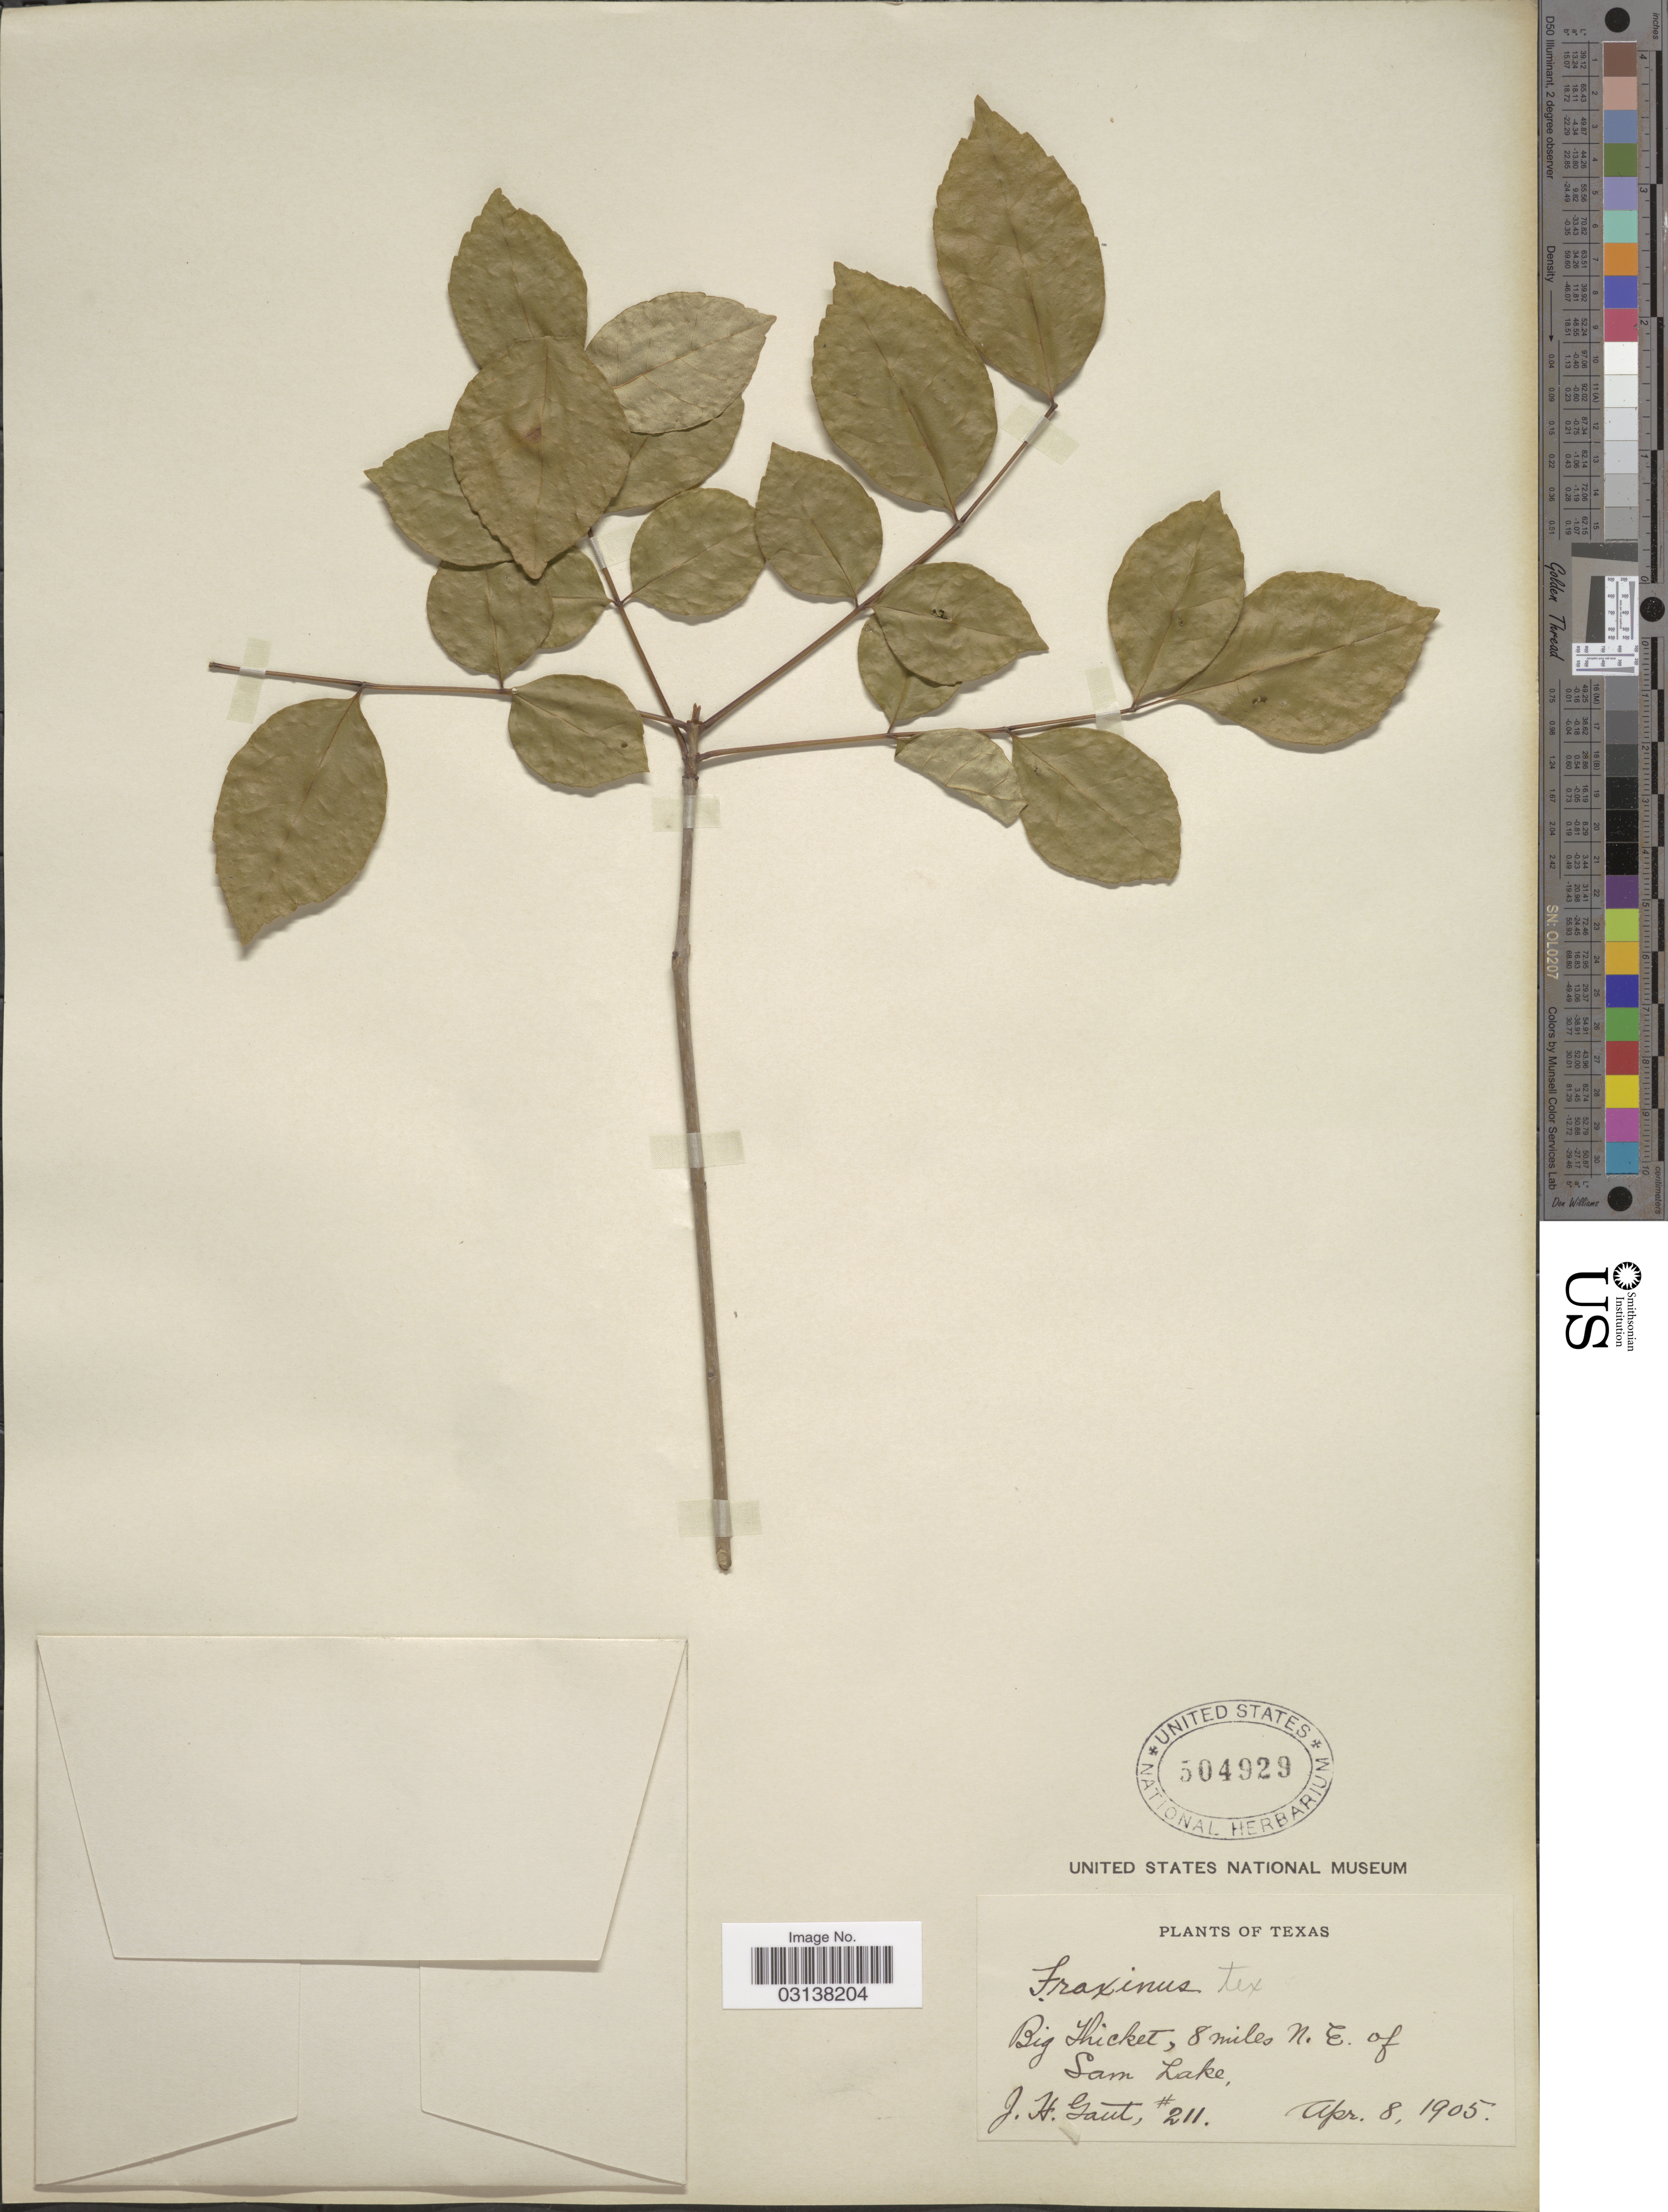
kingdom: Plantae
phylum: Tracheophyta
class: Magnoliopsida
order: Lamiales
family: Oleaceae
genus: Fraxinus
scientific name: Fraxinus albicans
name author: Buckley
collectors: J. Gaut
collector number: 211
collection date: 1905-04-08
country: United States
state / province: Texas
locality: Big Thicket, 8 miles N.E. of Sam Lake.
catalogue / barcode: US 504929